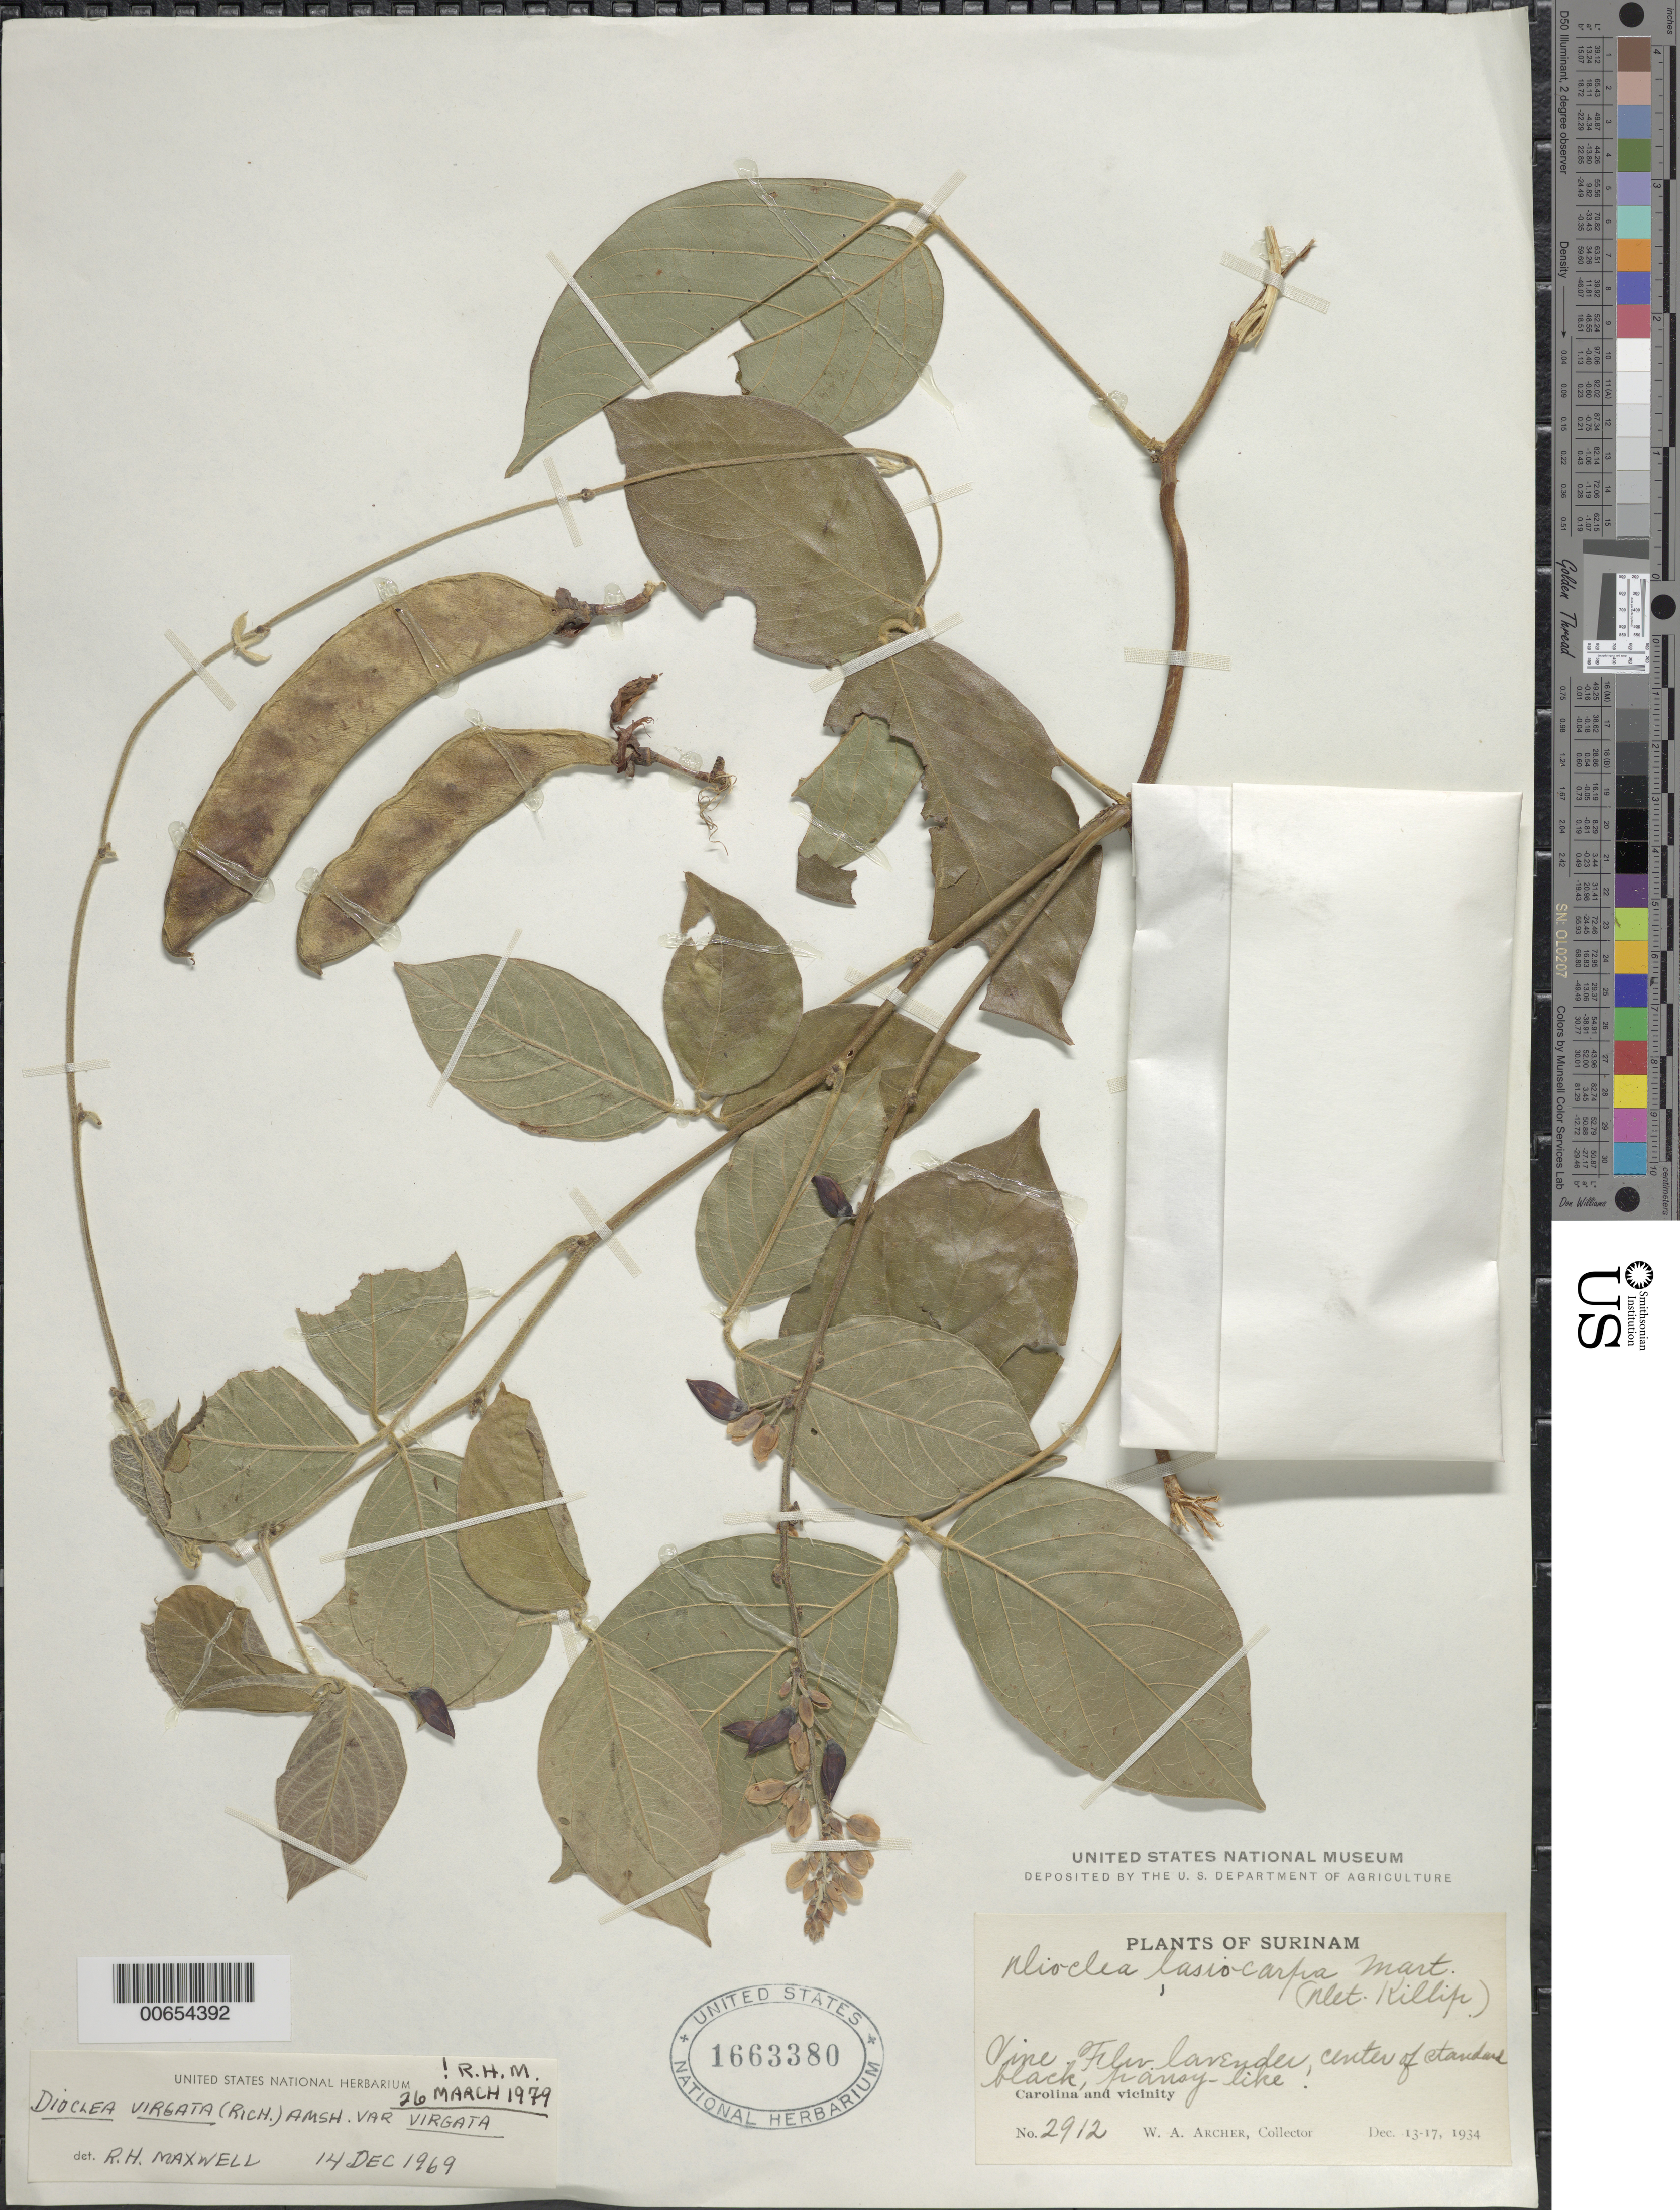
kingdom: Plantae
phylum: Tracheophyta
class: Magnoliopsida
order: Fabales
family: Fabaceae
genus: Dioclea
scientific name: Dioclea virgata var. virgata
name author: (Rich.) Amshoff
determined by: Maxwell, R. H., (JEF), Indiana University Southeast (UNITED STATES)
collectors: W. A. Archer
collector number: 2912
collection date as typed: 13-Dec-34 to 17-Dec-34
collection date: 1934-12-13/1934-12-17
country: Suriname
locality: Carolina and vicinity, Surinam River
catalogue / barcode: US 1663380